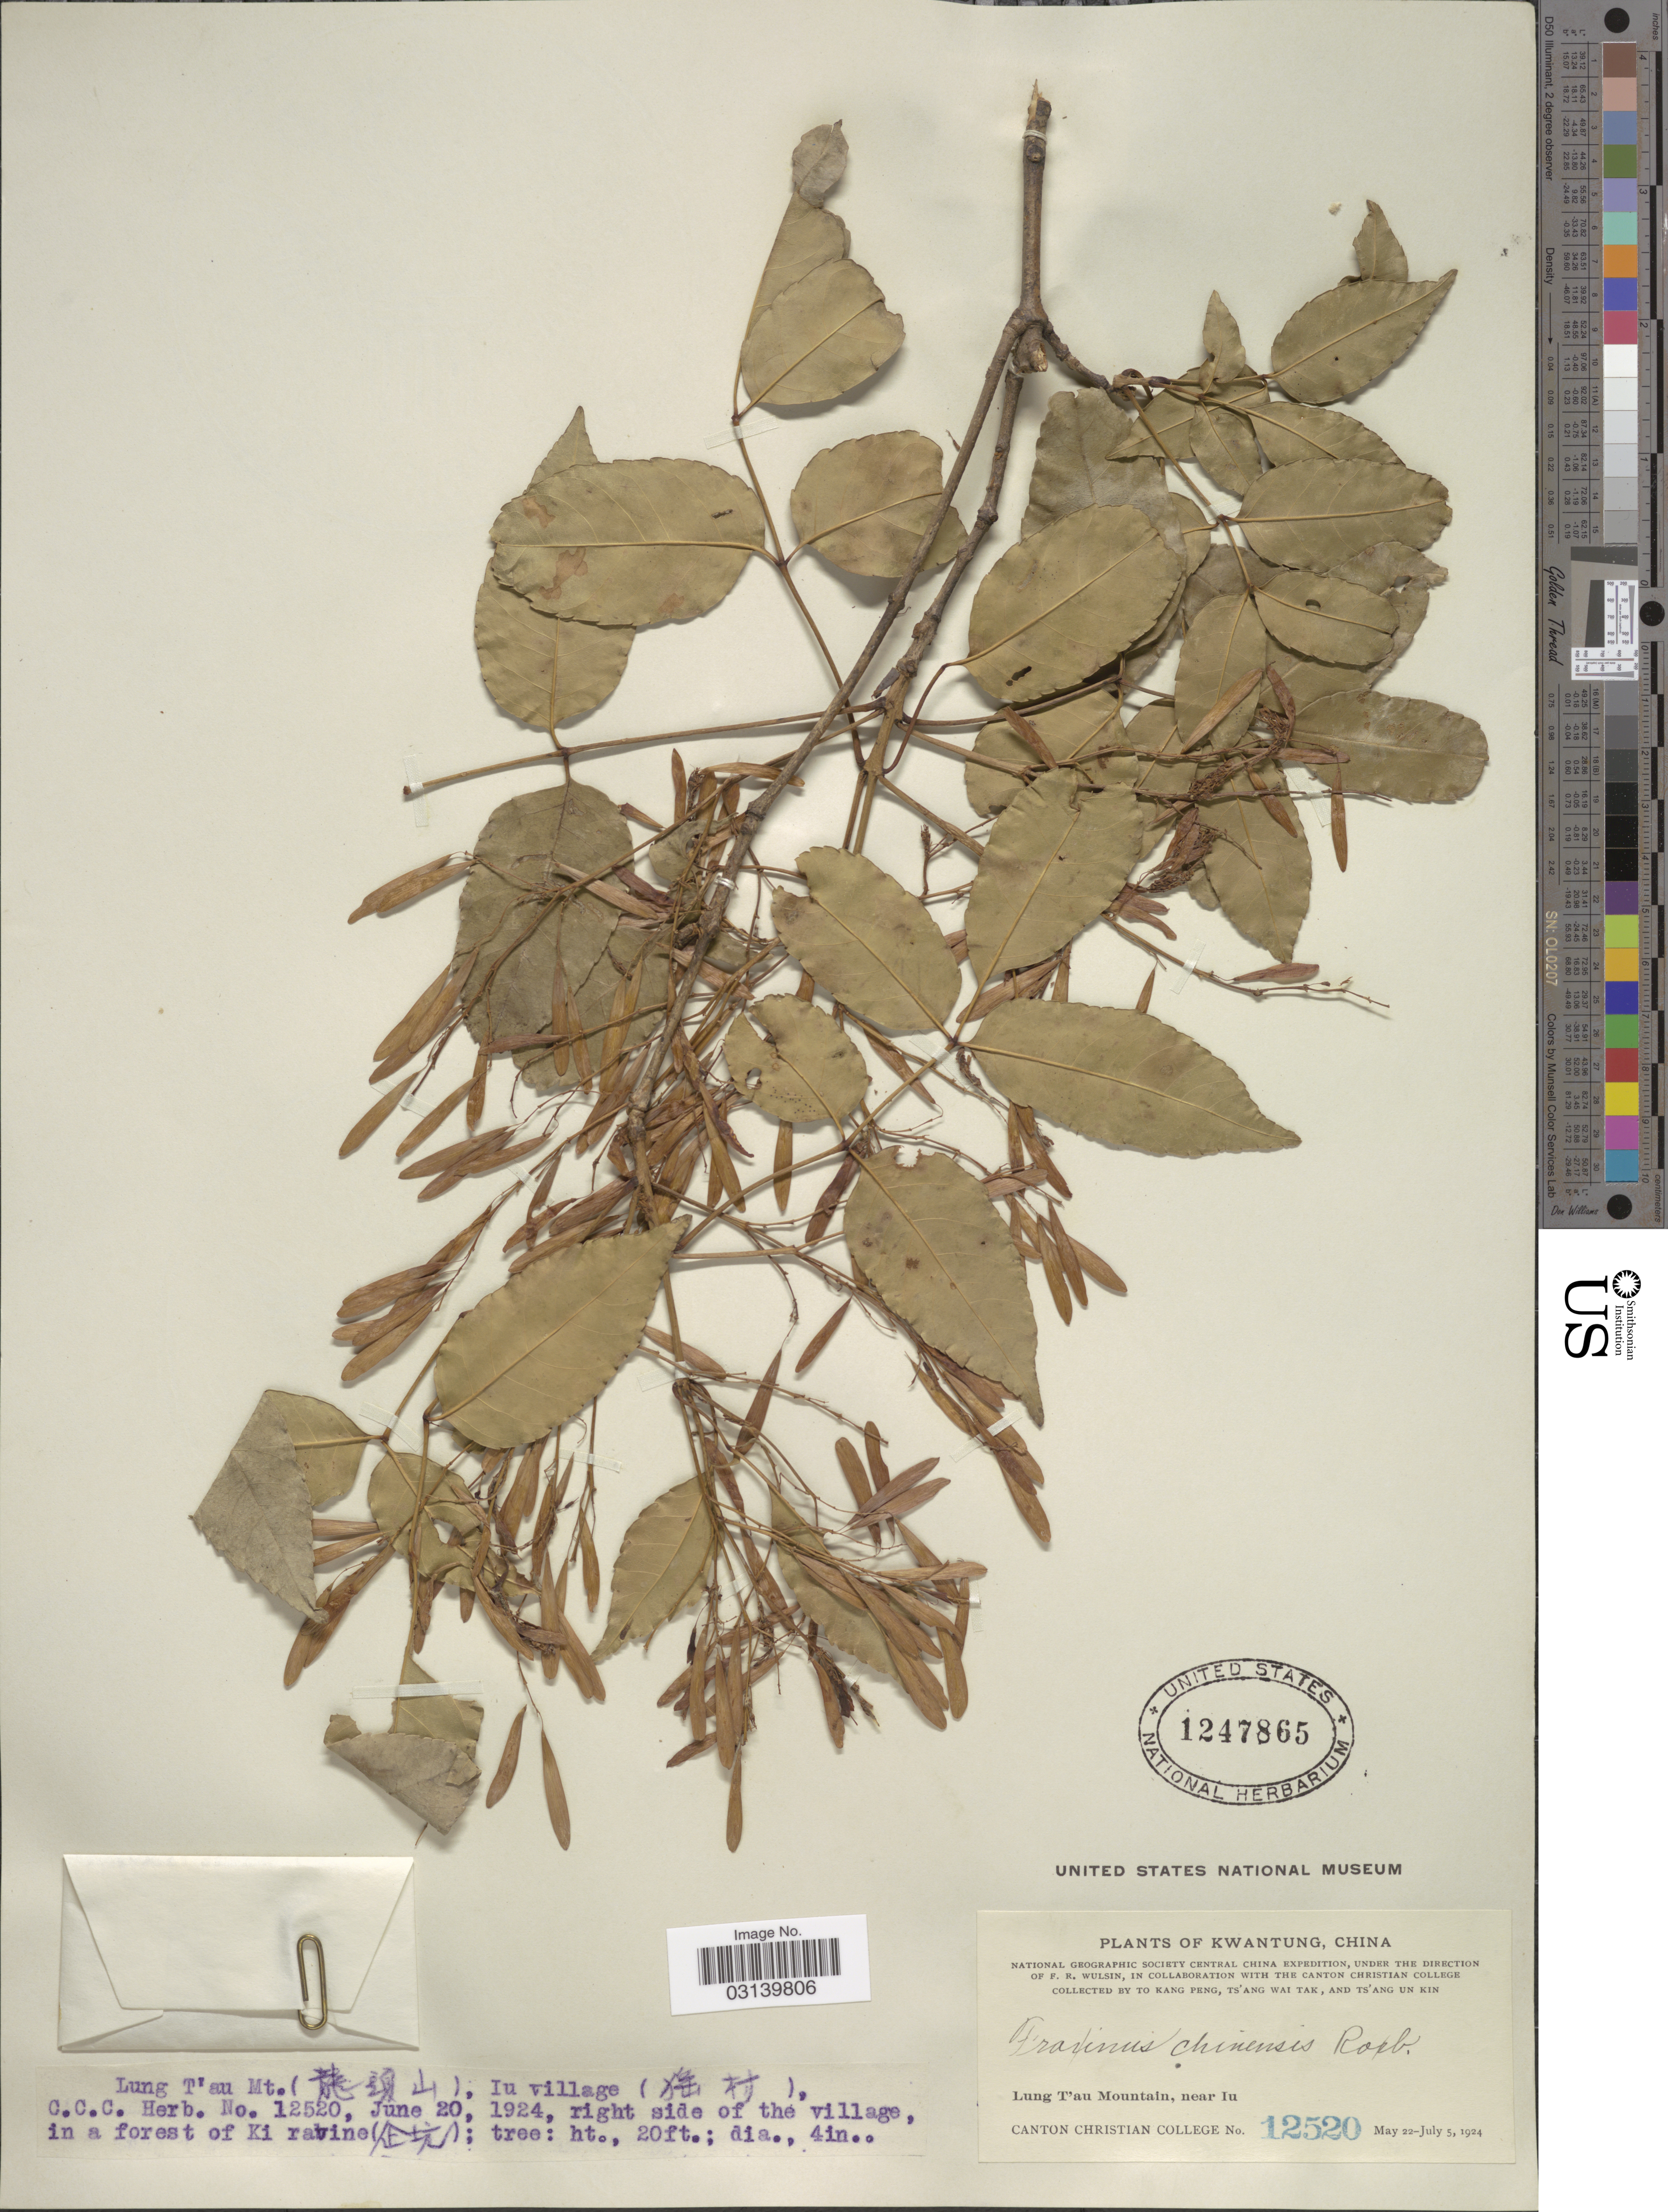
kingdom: Plantae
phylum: Tracheophyta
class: Magnoliopsida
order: Lamiales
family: Oleaceae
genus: Fraxinus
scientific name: Fraxinus chinensis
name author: Roxb.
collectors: Canton Christian College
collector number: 12520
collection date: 1924-06-20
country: China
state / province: Guangdong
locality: Kwangtung. Lung T'au Mountain, near Iu. Iu village, right side of the village, in a forest of Ki ravine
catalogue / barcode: US 1247865